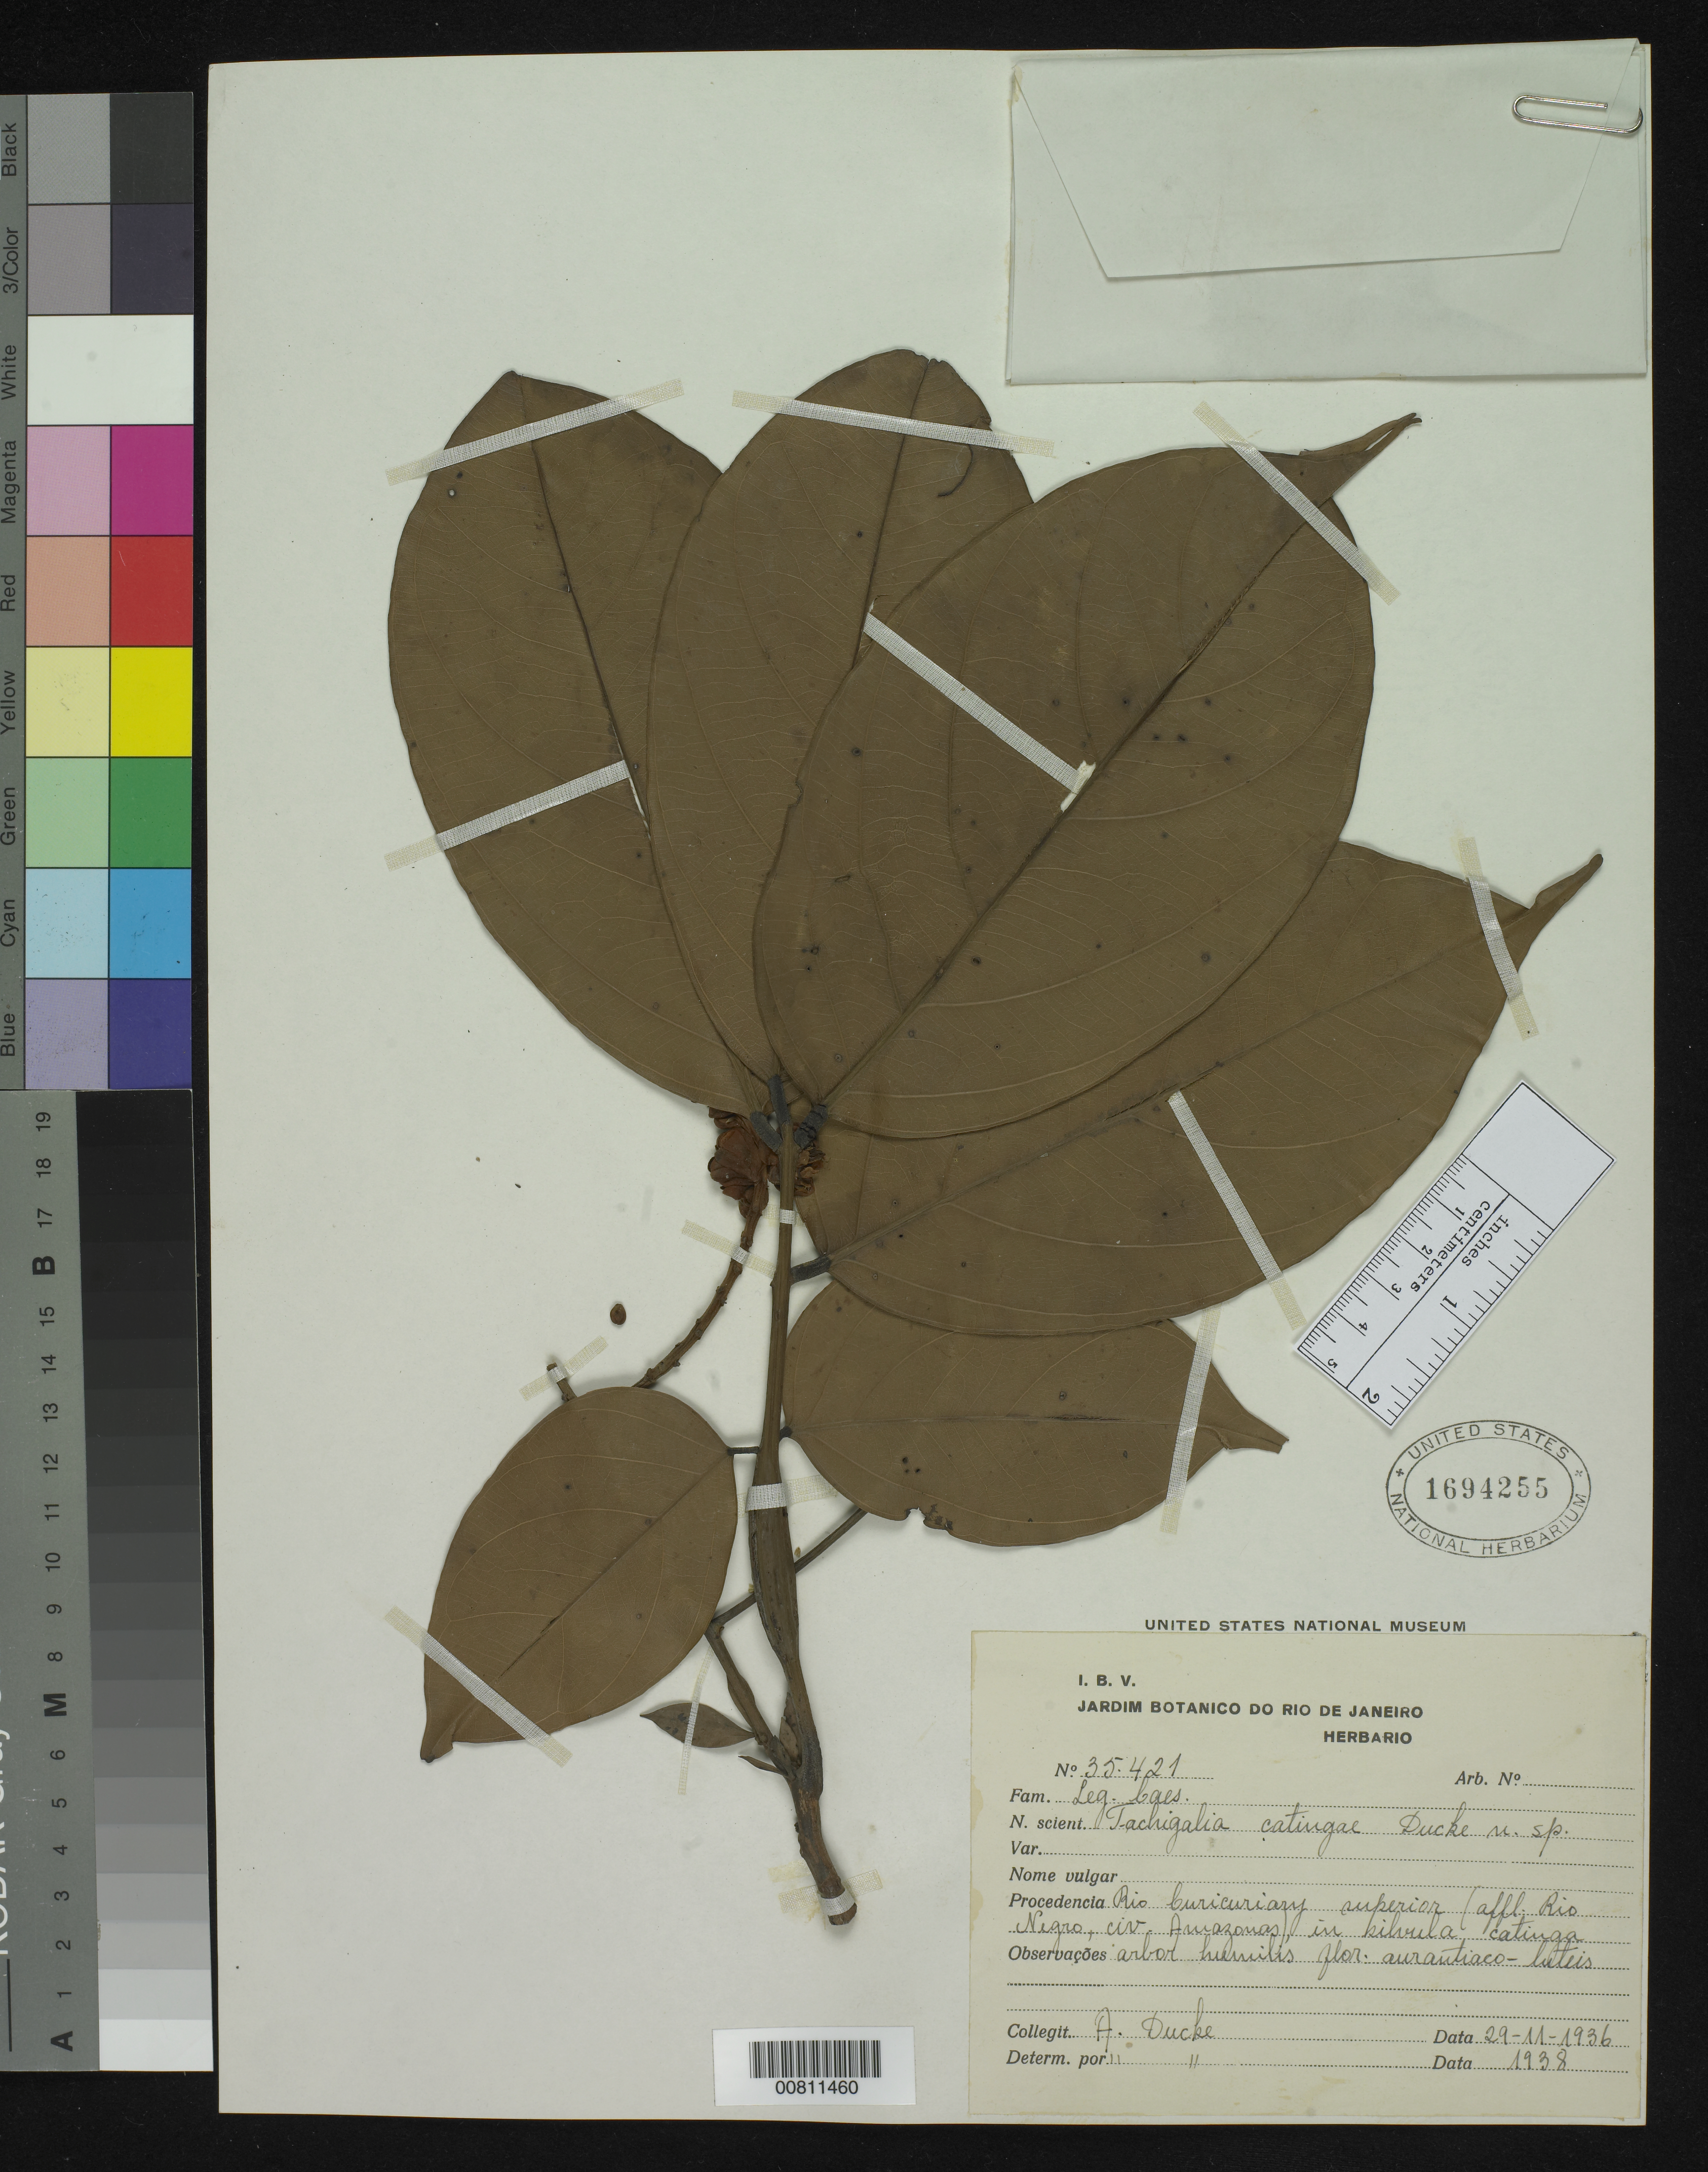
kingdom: Plantae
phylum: Tracheophyta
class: Magnoliopsida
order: Fabales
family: Fabaceae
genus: Tachigali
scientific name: Tachigali catingae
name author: Ducke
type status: Isotype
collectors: A. Ducke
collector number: Herb. Jard. Bot. Rio 35421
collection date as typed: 29 Nov 1936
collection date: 1936-11-29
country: Brazil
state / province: Amazonas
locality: Upper Rio Curicuriary (affl. Rio Negro).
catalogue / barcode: US 1694255